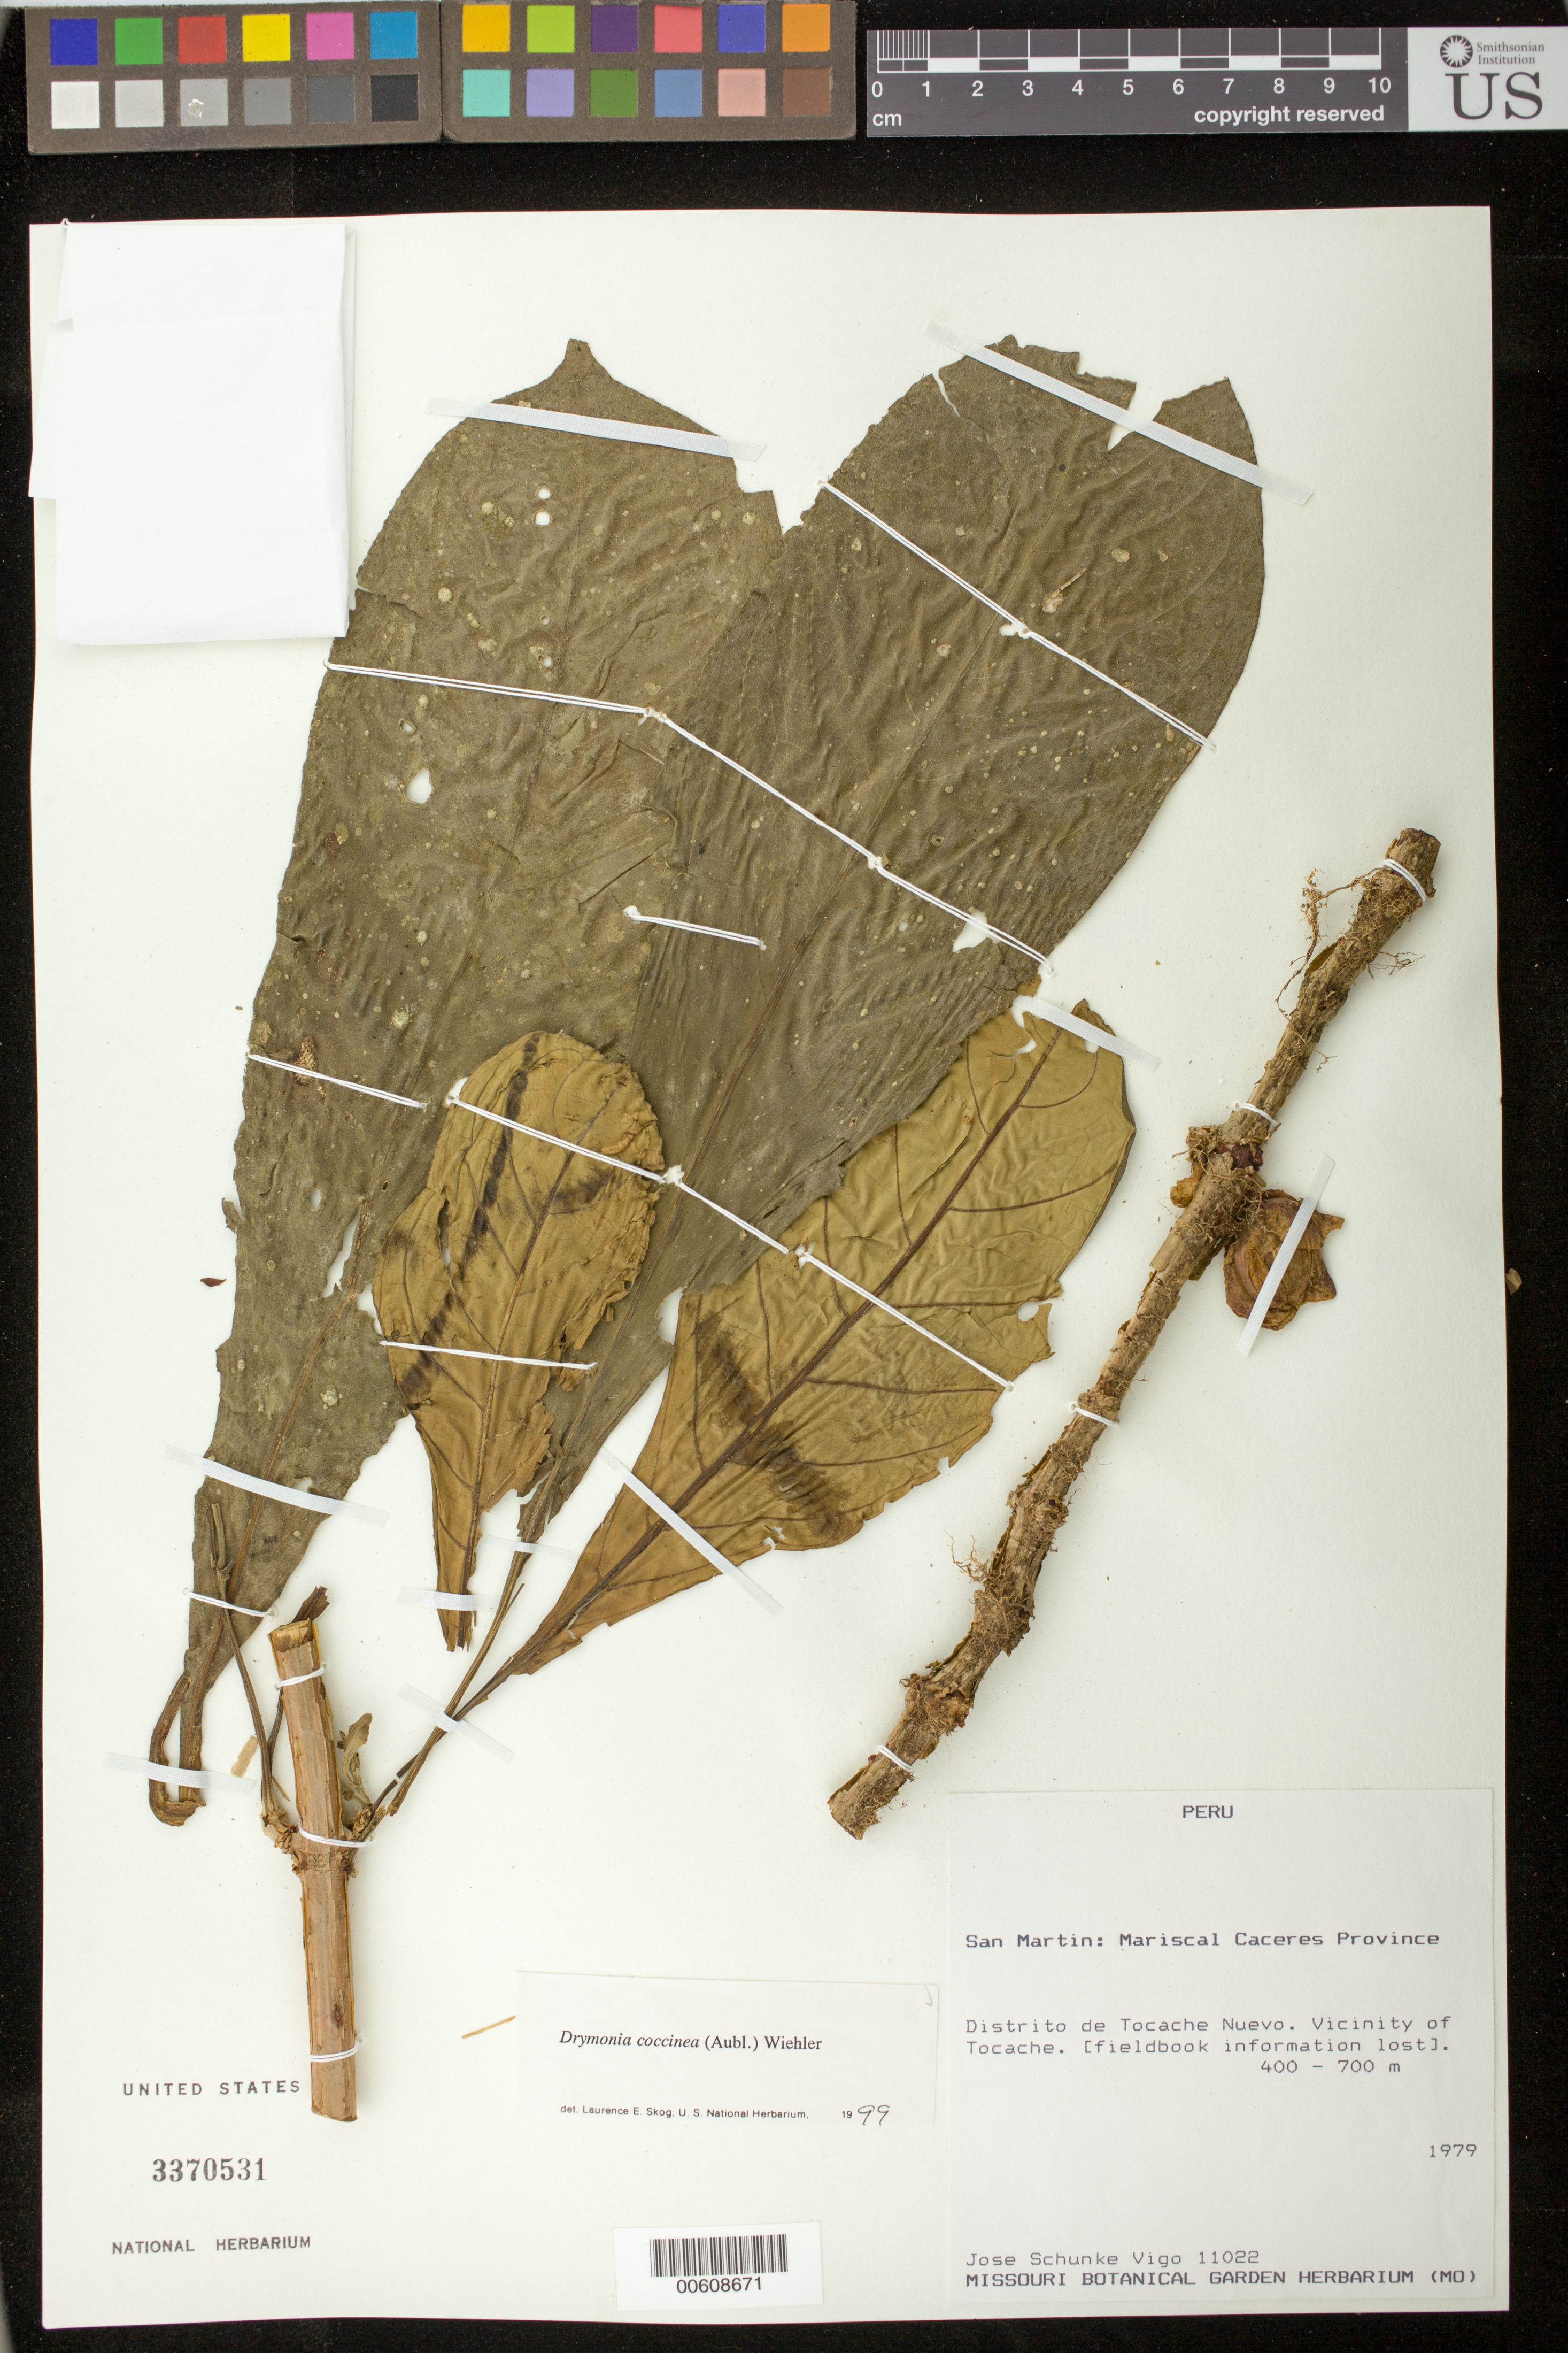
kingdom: Plantae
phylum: Tracheophyta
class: Magnoliopsida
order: Lamiales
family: Gesneriaceae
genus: Drymonia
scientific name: Drymonia coccinea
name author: (Aubl.) Wiehler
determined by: Skog, Laurence E.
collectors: J. Schunke Vigo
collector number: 11022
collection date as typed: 1979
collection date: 1979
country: Peru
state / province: San Martín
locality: Prov. Mariscal Caceres, Dtto. de Tocache Nuevo; vicinity of Tocache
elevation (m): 400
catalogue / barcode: US 3370531